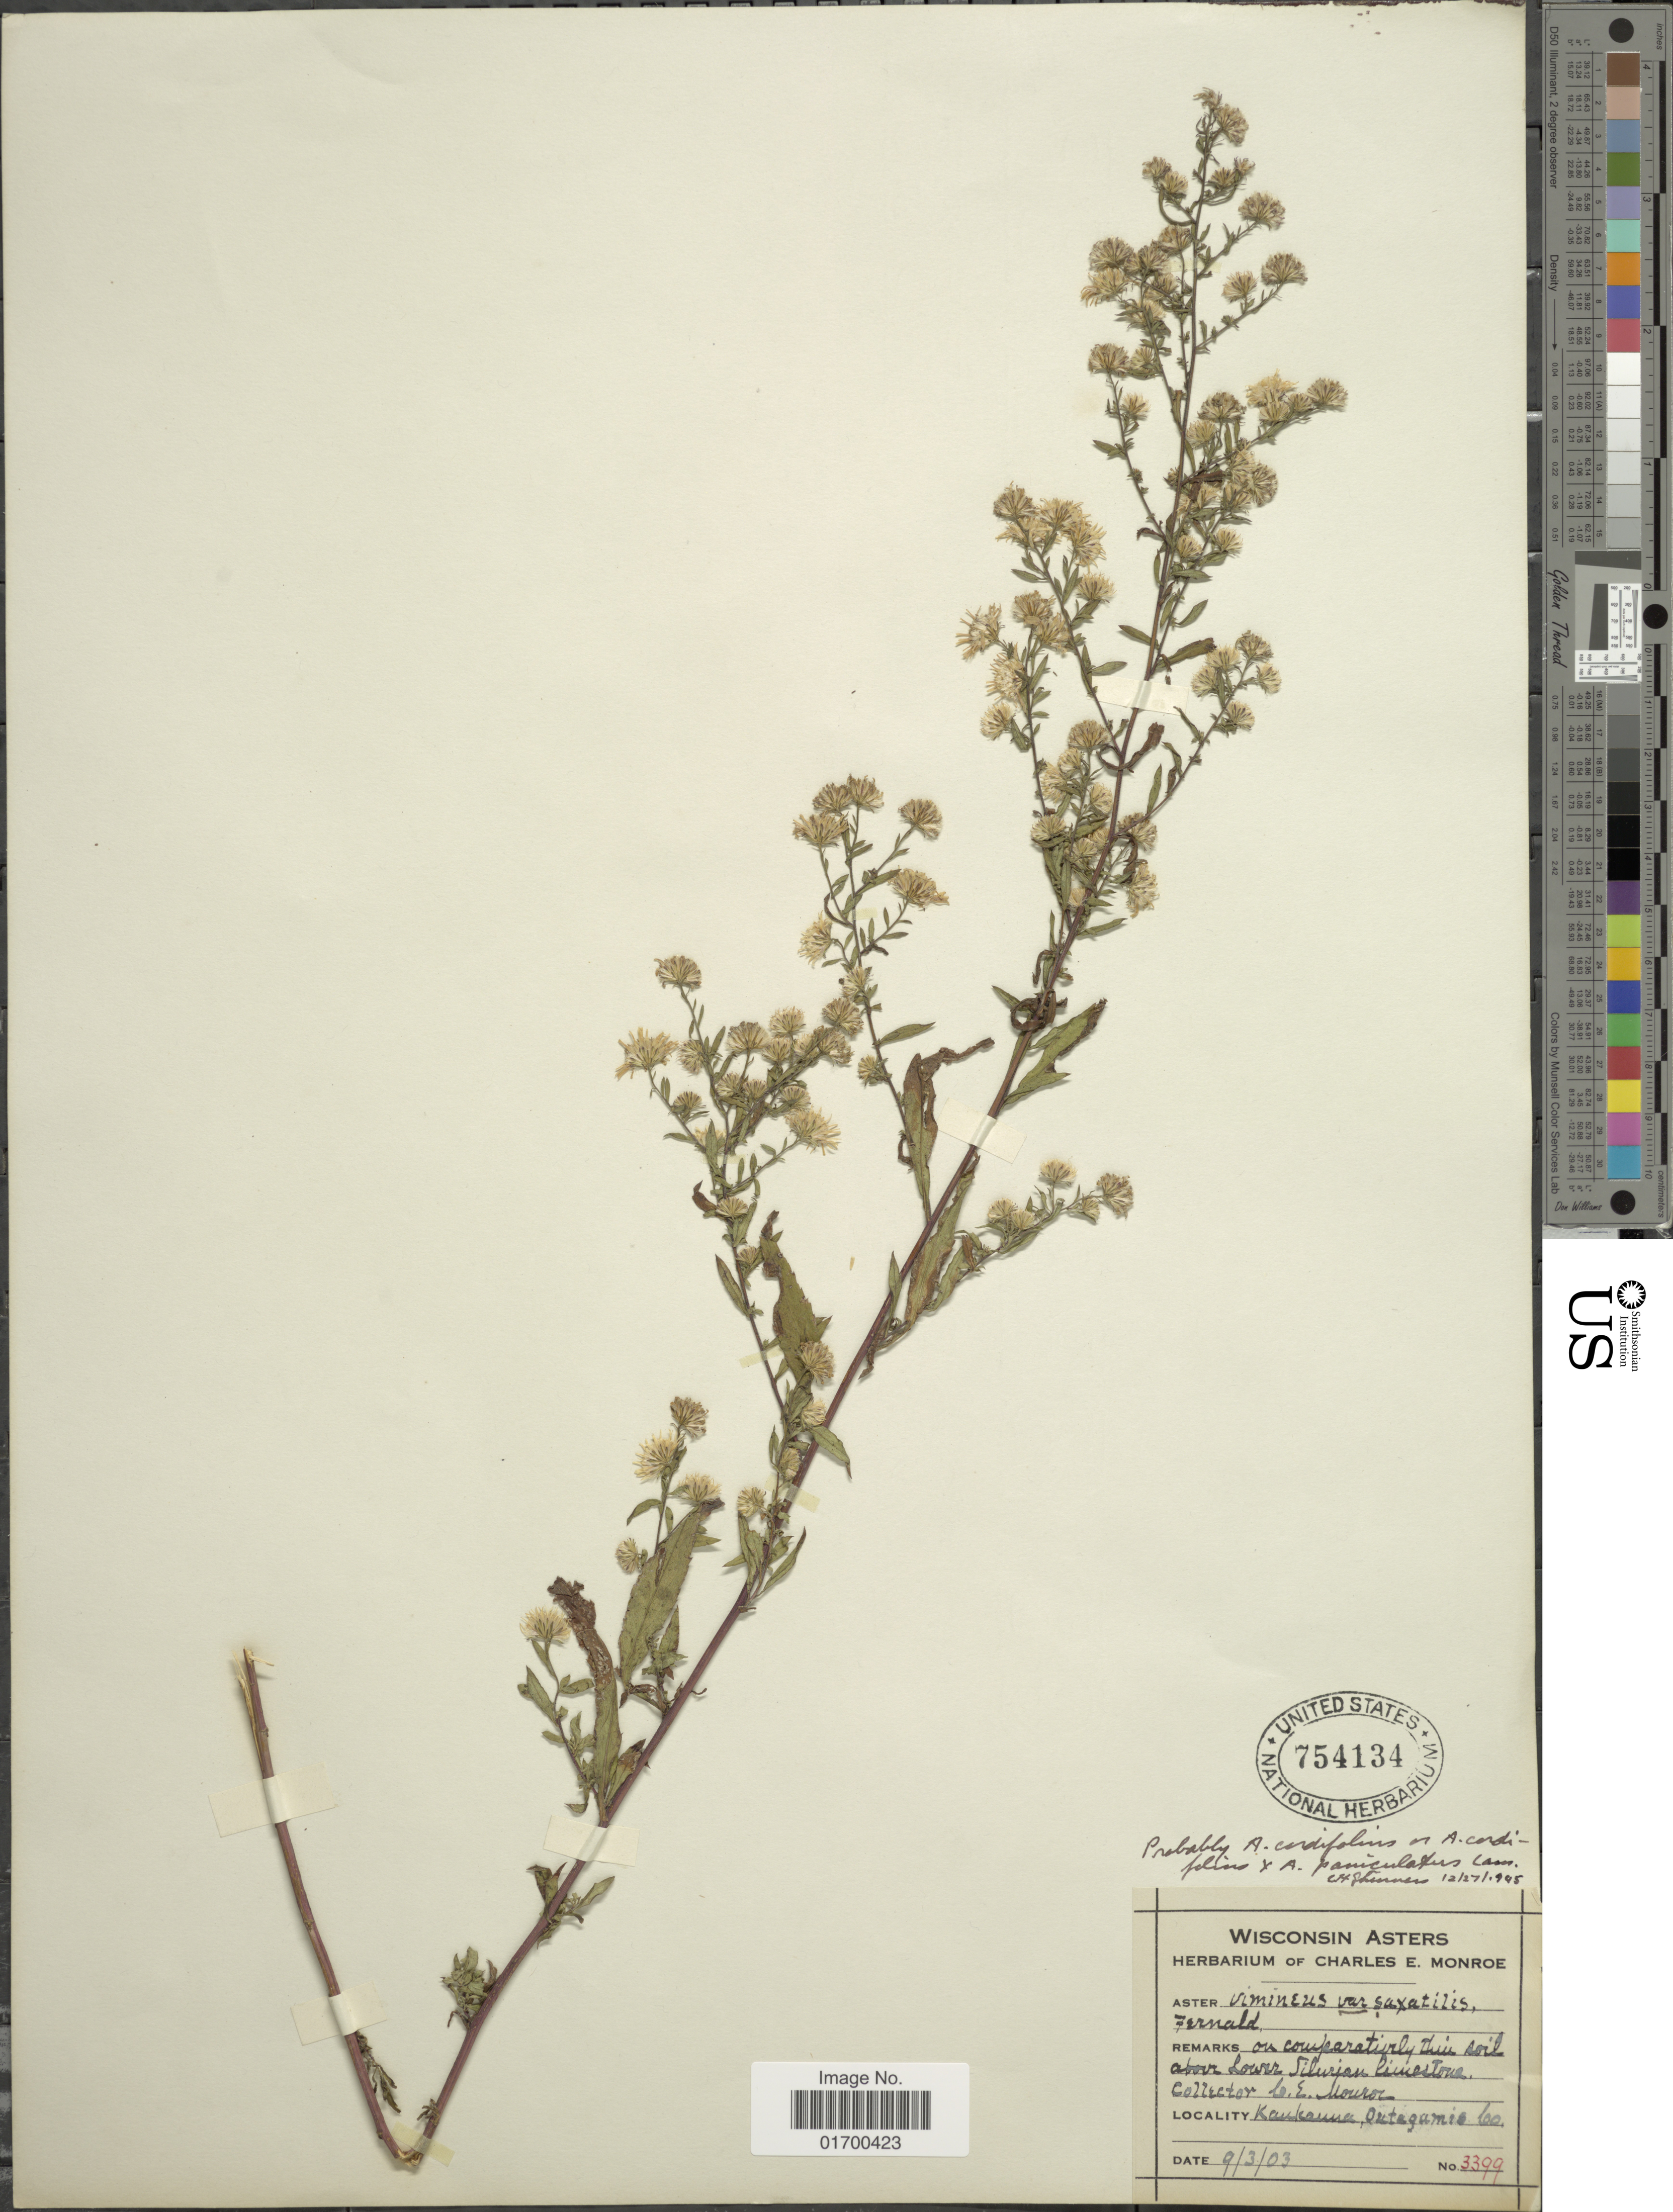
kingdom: Plantae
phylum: Tracheophyta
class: Magnoliopsida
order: Asterales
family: Asteraceae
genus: Symphyotrichum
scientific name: Symphyotrichum lateriflorum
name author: (L.) Á. Löve & D. Löve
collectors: C. Monroe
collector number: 3399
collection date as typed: Transcribed d/m/y: 3/9/3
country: United States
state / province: Wisconsin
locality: Kaukauna, Outagamie Co.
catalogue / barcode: US 754134